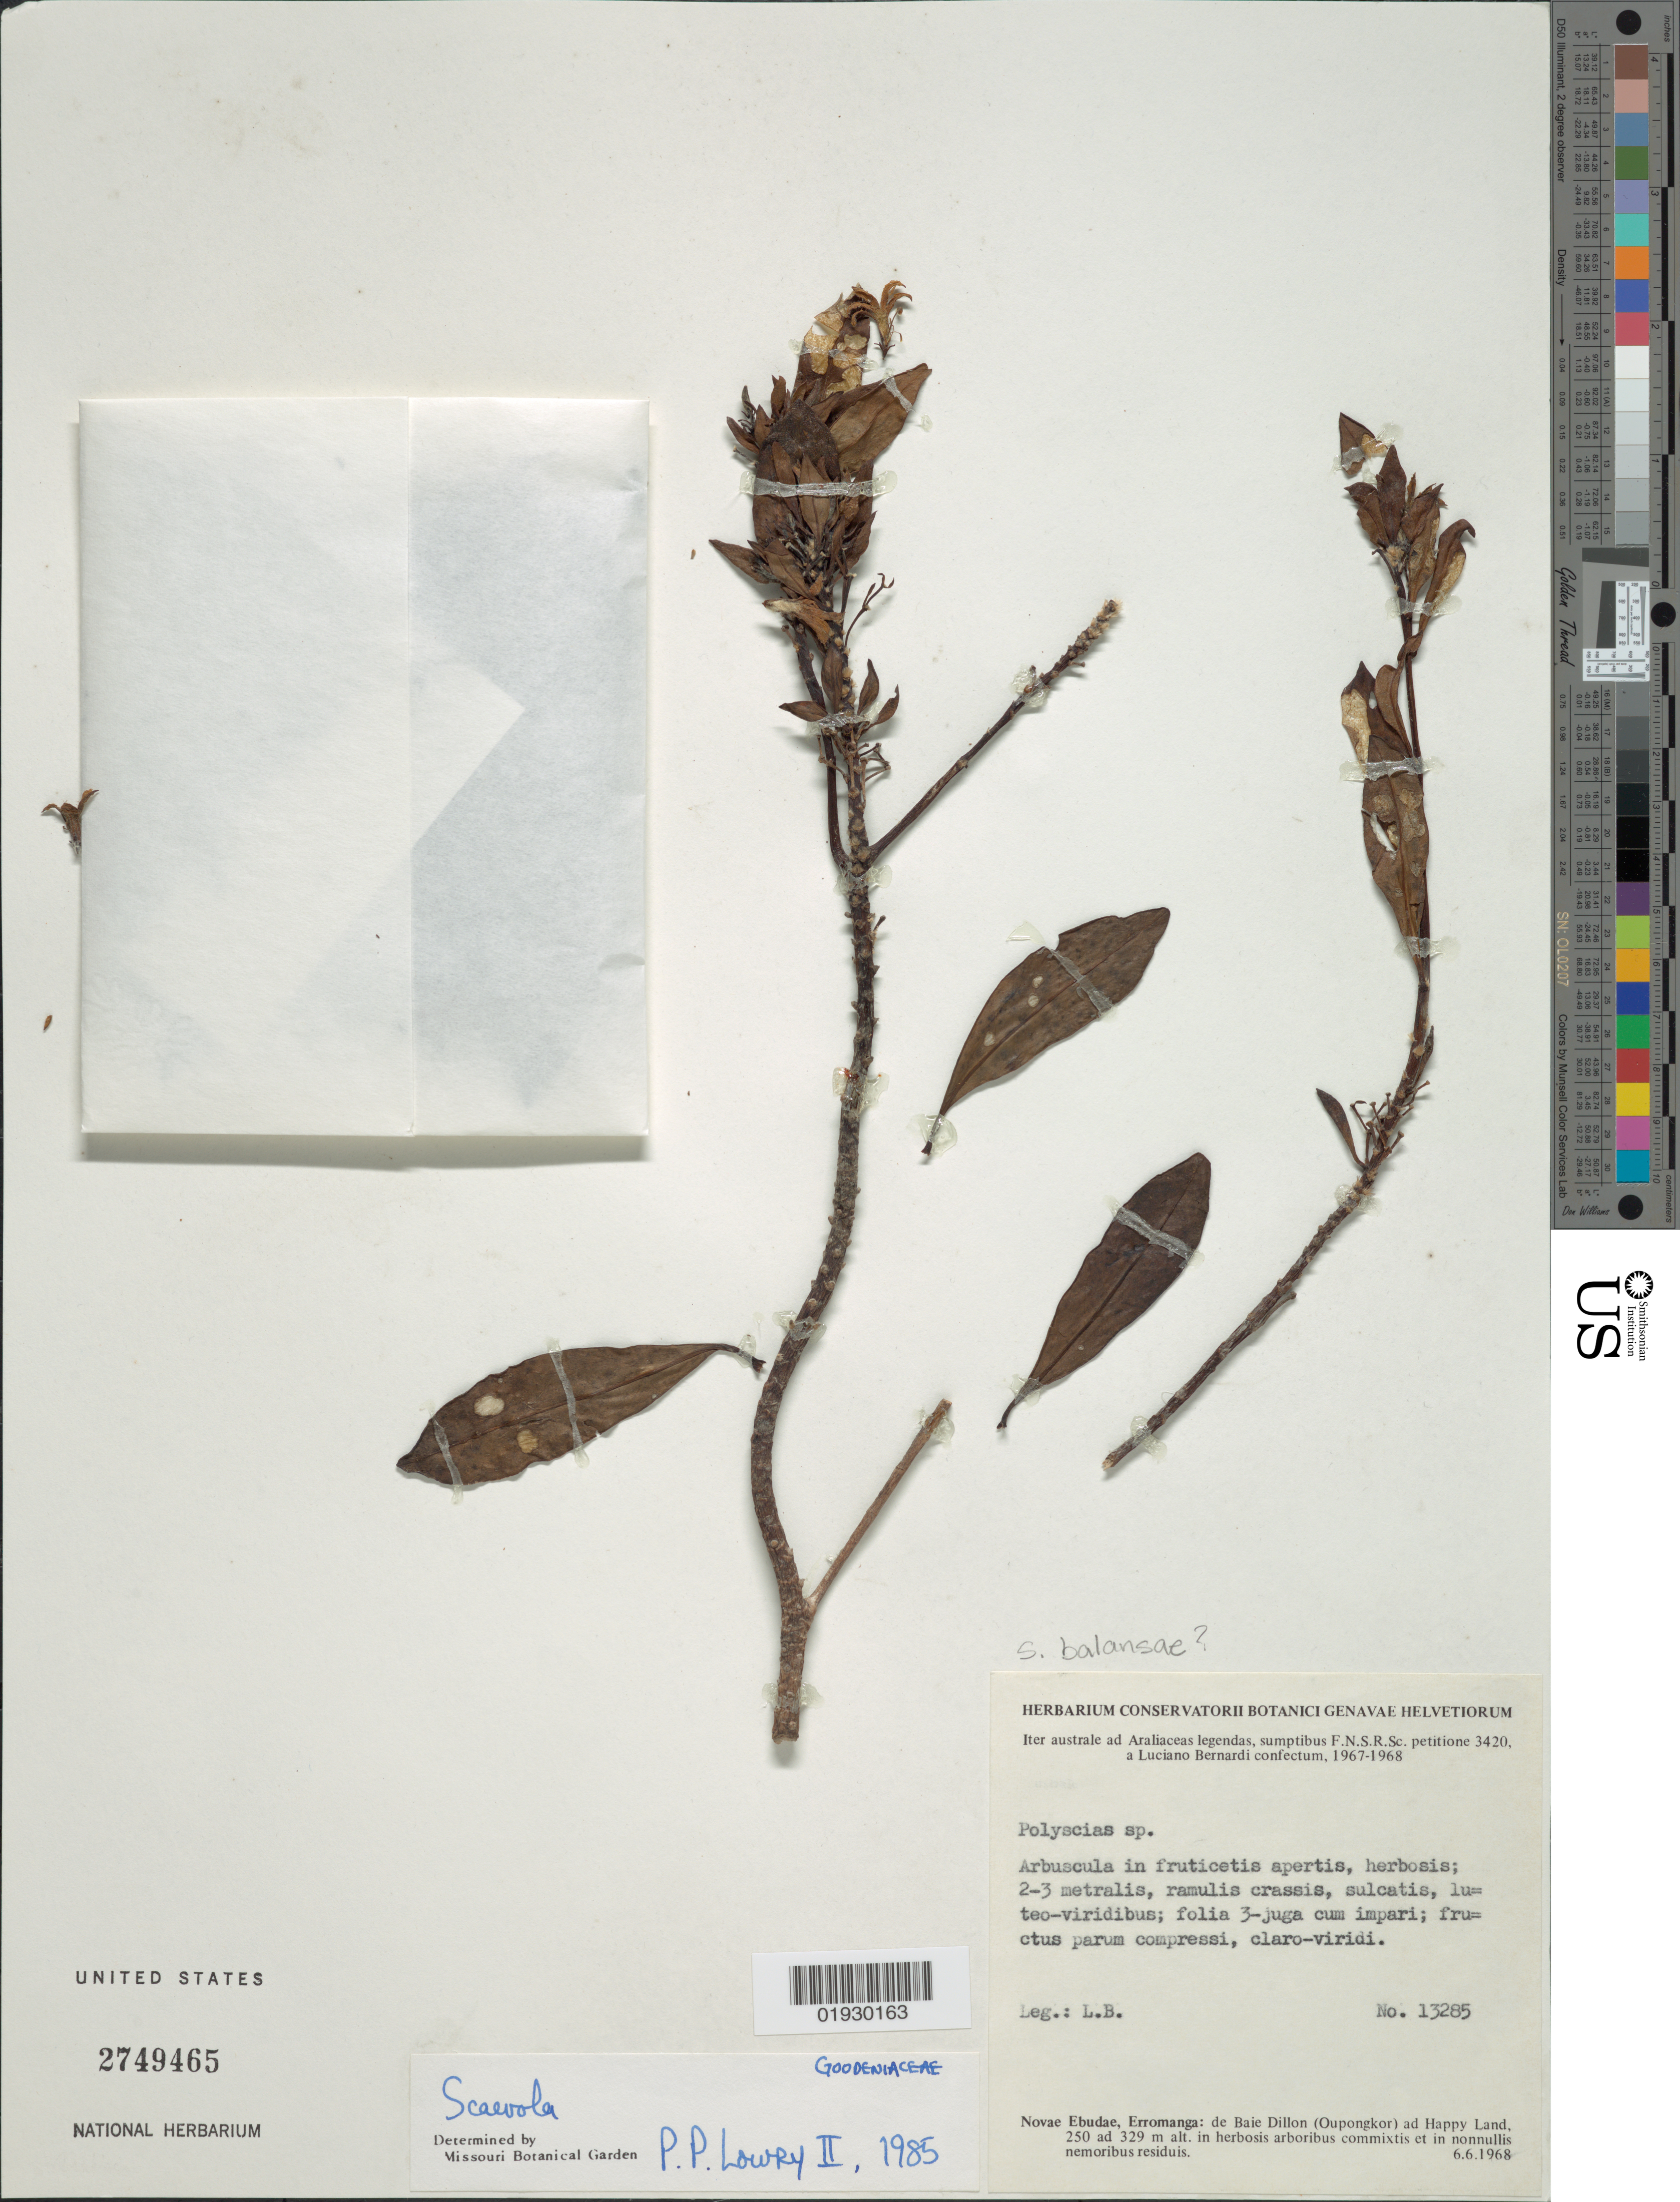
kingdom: Plantae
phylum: Tracheophyta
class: Magnoliopsida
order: Asterales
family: Goodeniaceae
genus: Scaevola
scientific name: Scaevola sp.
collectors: L. Bernardi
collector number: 13285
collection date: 1968-06-06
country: Vanuatu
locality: Novae Ebudae, Erromanga: de Baie Dillon (Oupongkor) ad Happy Land.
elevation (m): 250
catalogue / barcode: US 2749465